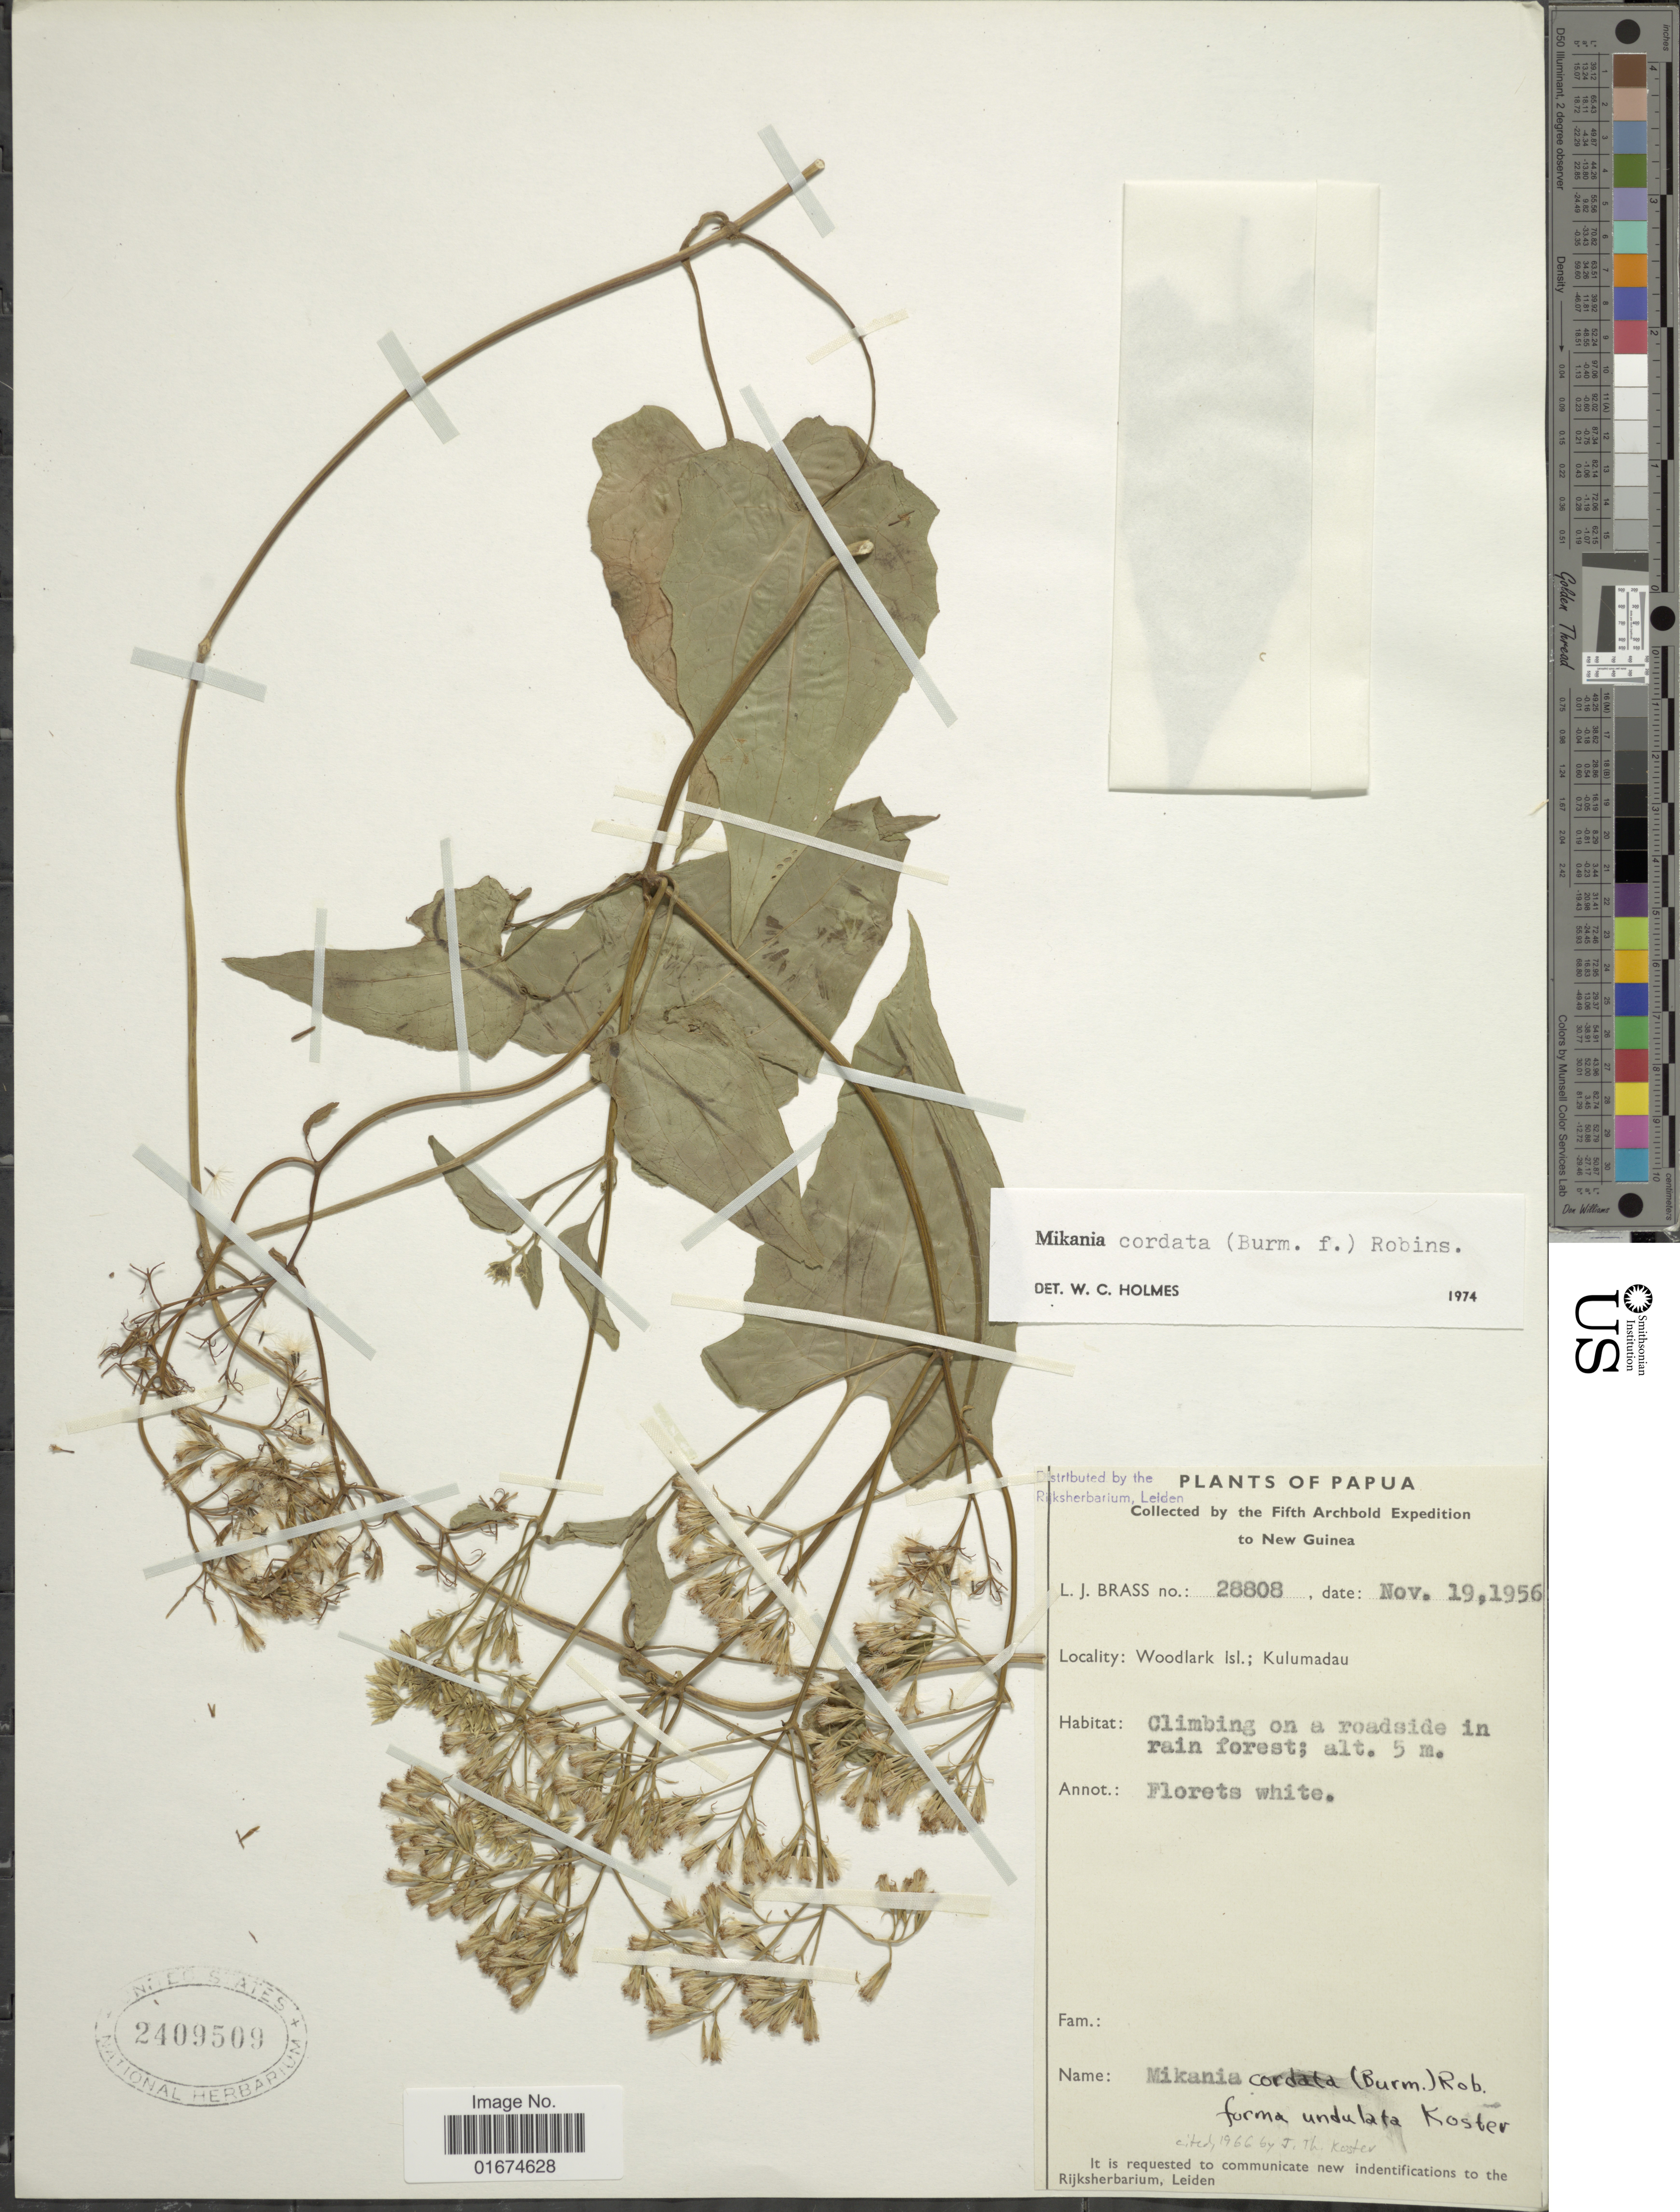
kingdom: Plantae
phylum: Tracheophyta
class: Magnoliopsida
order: Asterales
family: Asteraceae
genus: Mikania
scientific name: Mikania cordata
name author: (Burm. f.) B.L. Rob.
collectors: L. J. Brass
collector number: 28808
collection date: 1956-11-19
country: Papua New Guinea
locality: Woodlark Isl.; Kulumadau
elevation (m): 5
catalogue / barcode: US 2409509